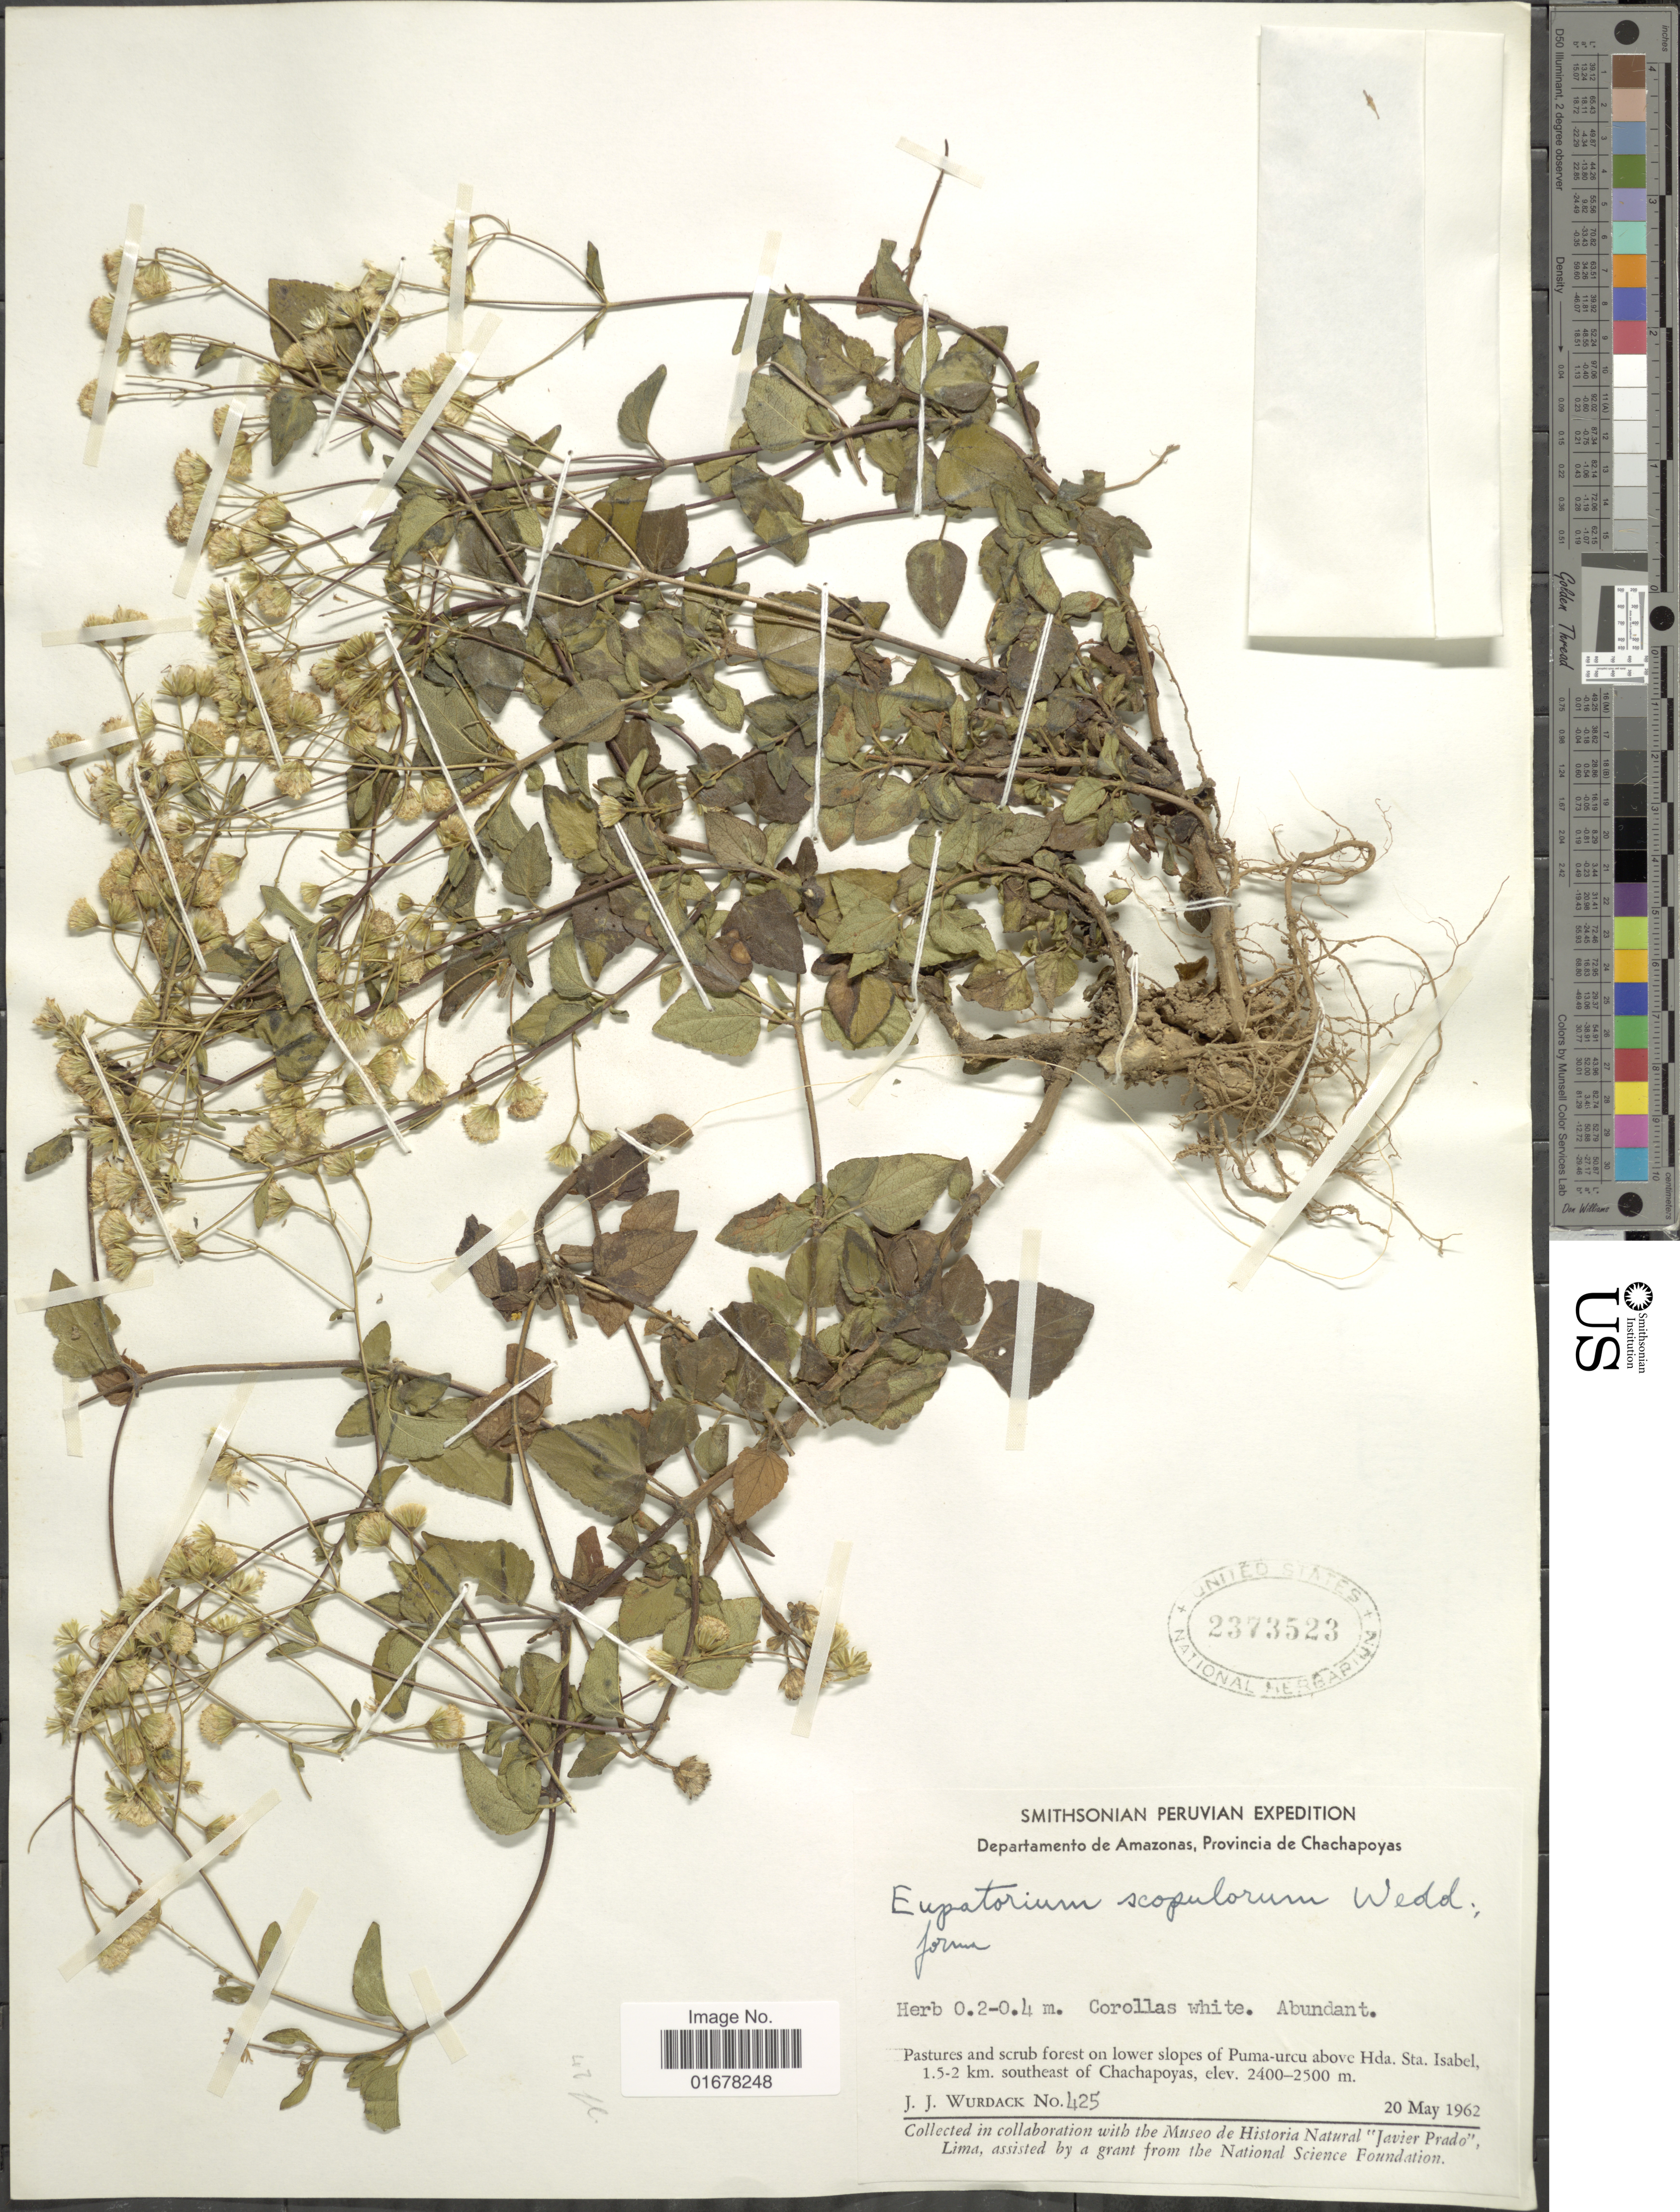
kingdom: Plantae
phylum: Tracheophyta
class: Magnoliopsida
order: Asterales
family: Asteraceae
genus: Ageratina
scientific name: Ageratina choricephaloides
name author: (B.L. Rob.) R.M. King & H. Rob.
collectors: J. J. Wurdack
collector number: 425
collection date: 1962-05-20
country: Peru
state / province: Amazonas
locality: Departamento de Amazonas, Provincia de Chachapoyas, Pastures and scrub forest on lower slopes of Puma-urcu kHda. Sta. Isabel, 1.5-2 km. southeast of Chachapoyas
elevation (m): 2400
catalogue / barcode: US 2373523